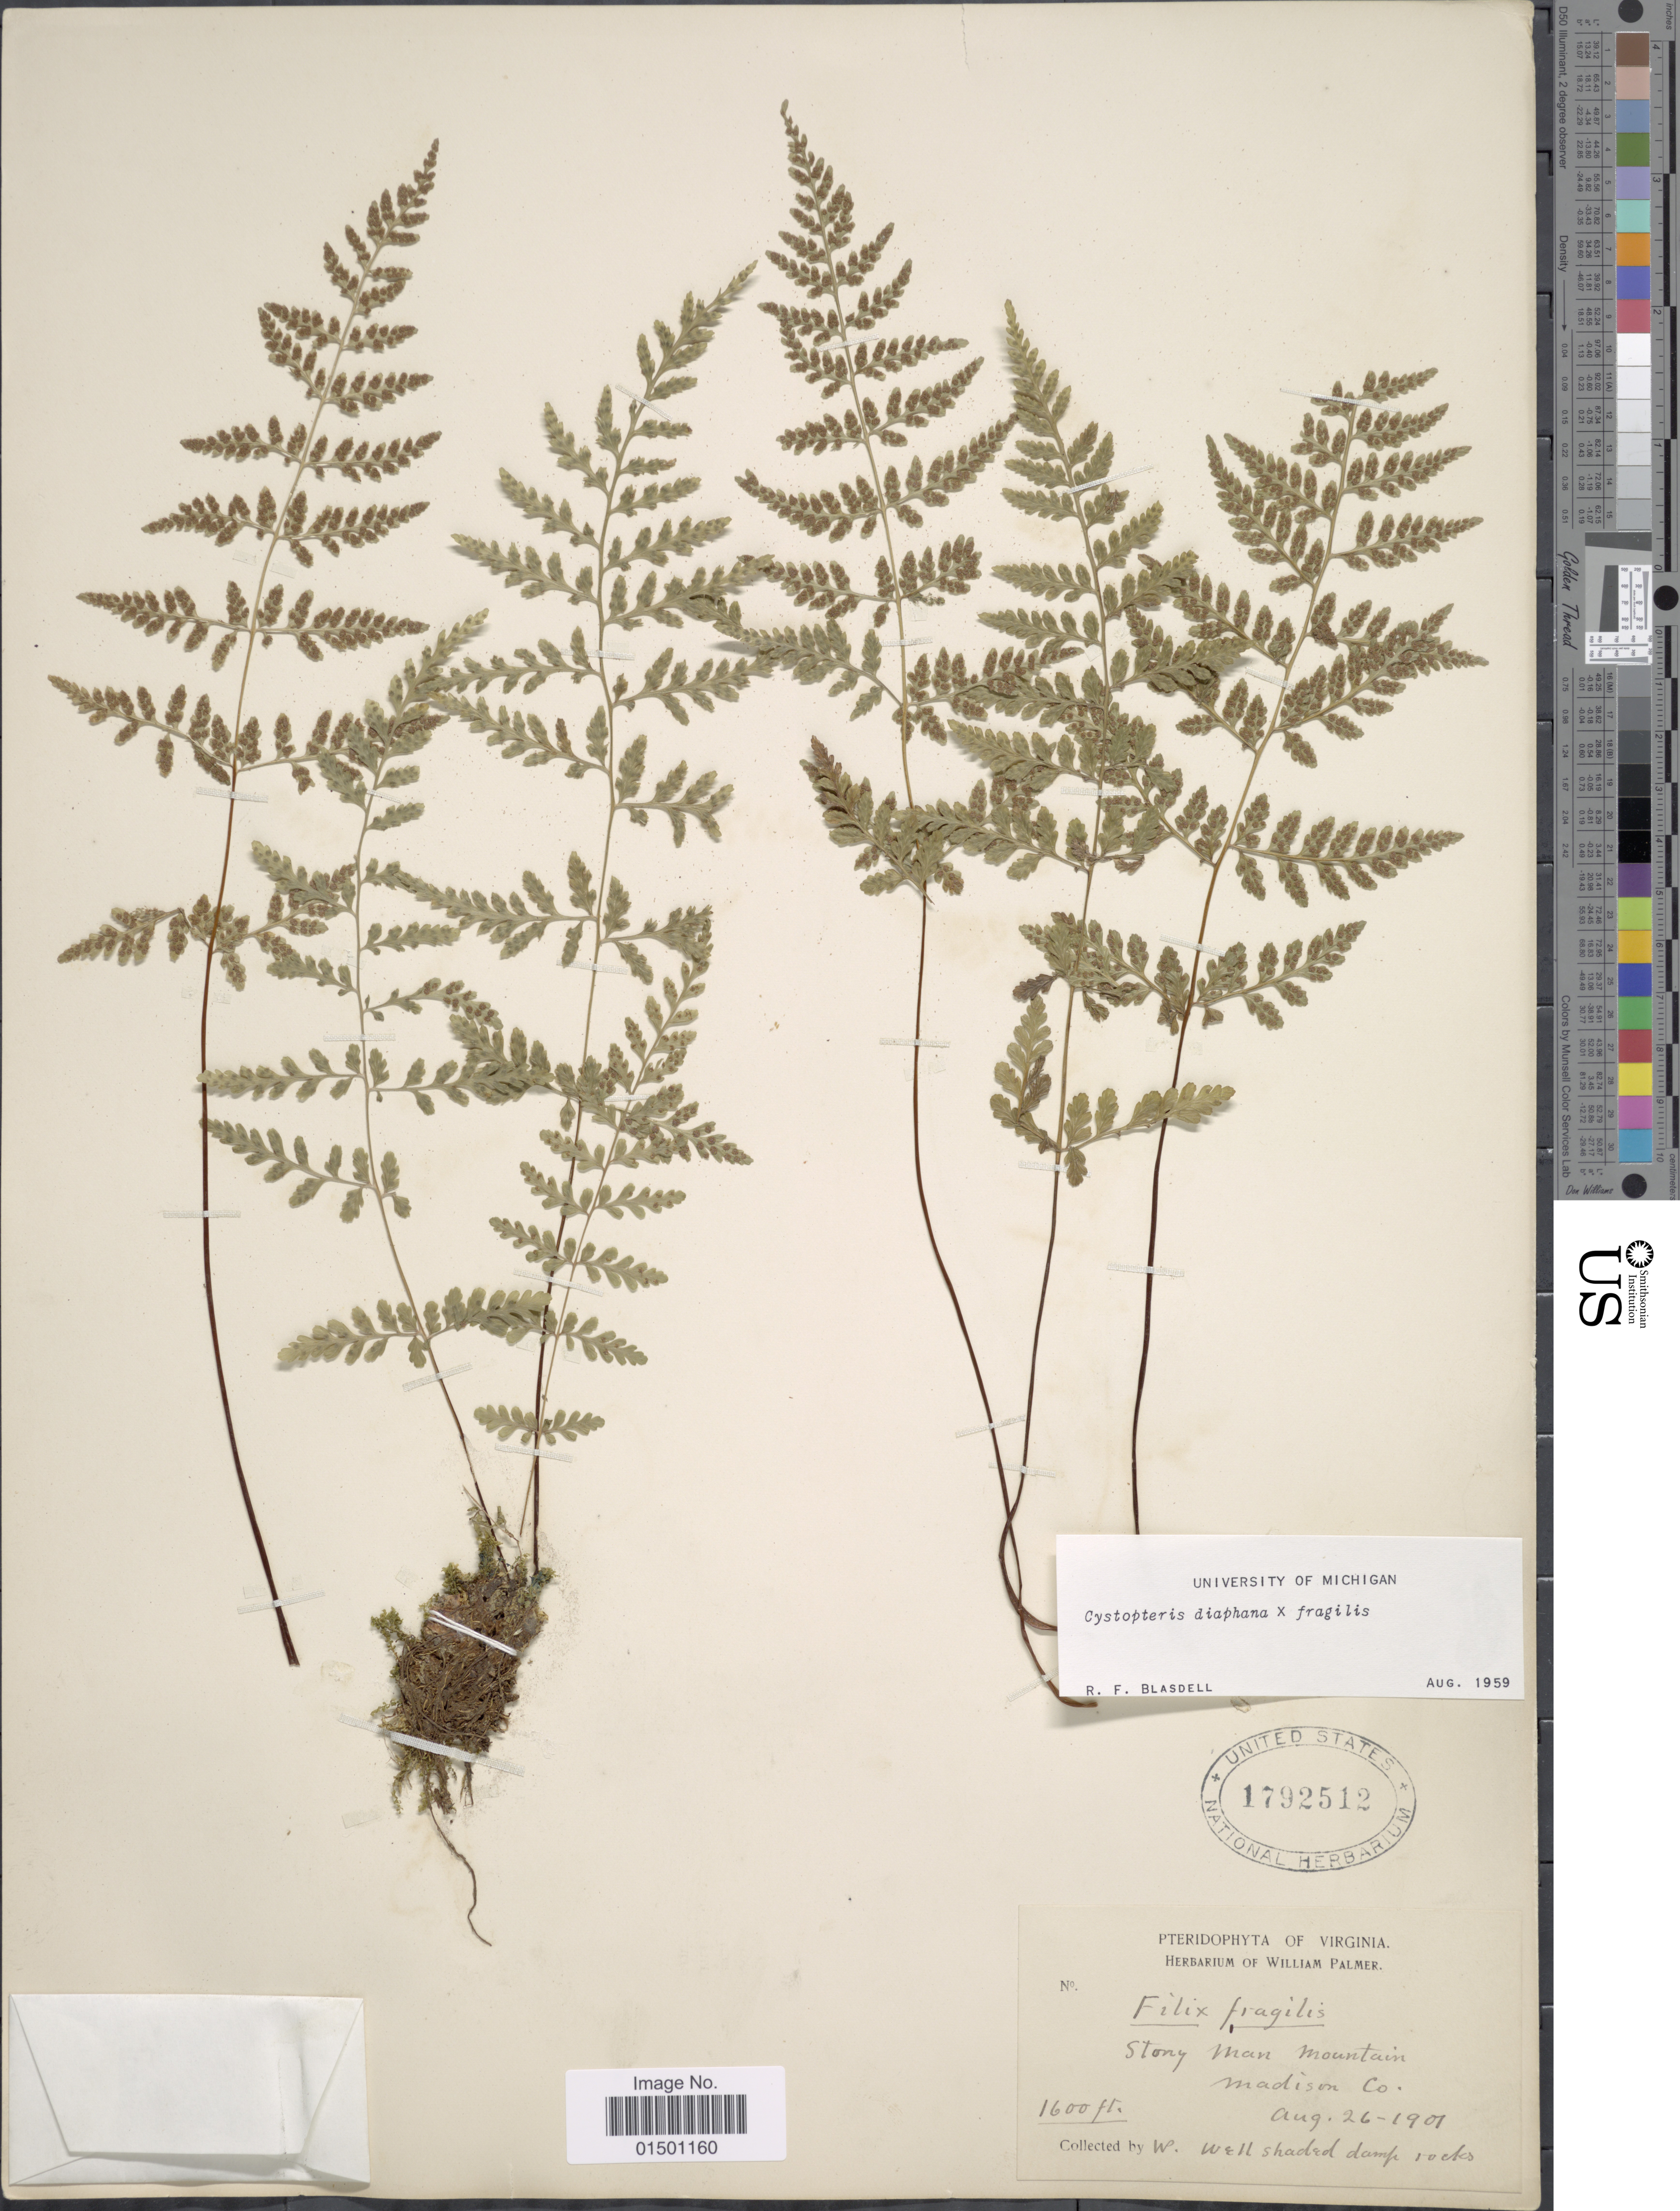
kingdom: Plantae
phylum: Tracheophyta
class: Polypodiopsida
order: Polypodiales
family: Cystopteridaceae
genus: Cystopteris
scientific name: Cystopteris diaphana x C. fragilis (L.) Bernh.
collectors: W. Palmer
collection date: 1901-08-26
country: United States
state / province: Virginia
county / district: Madison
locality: Stony Man Mountain, Madison Co.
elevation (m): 488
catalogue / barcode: US 1792512